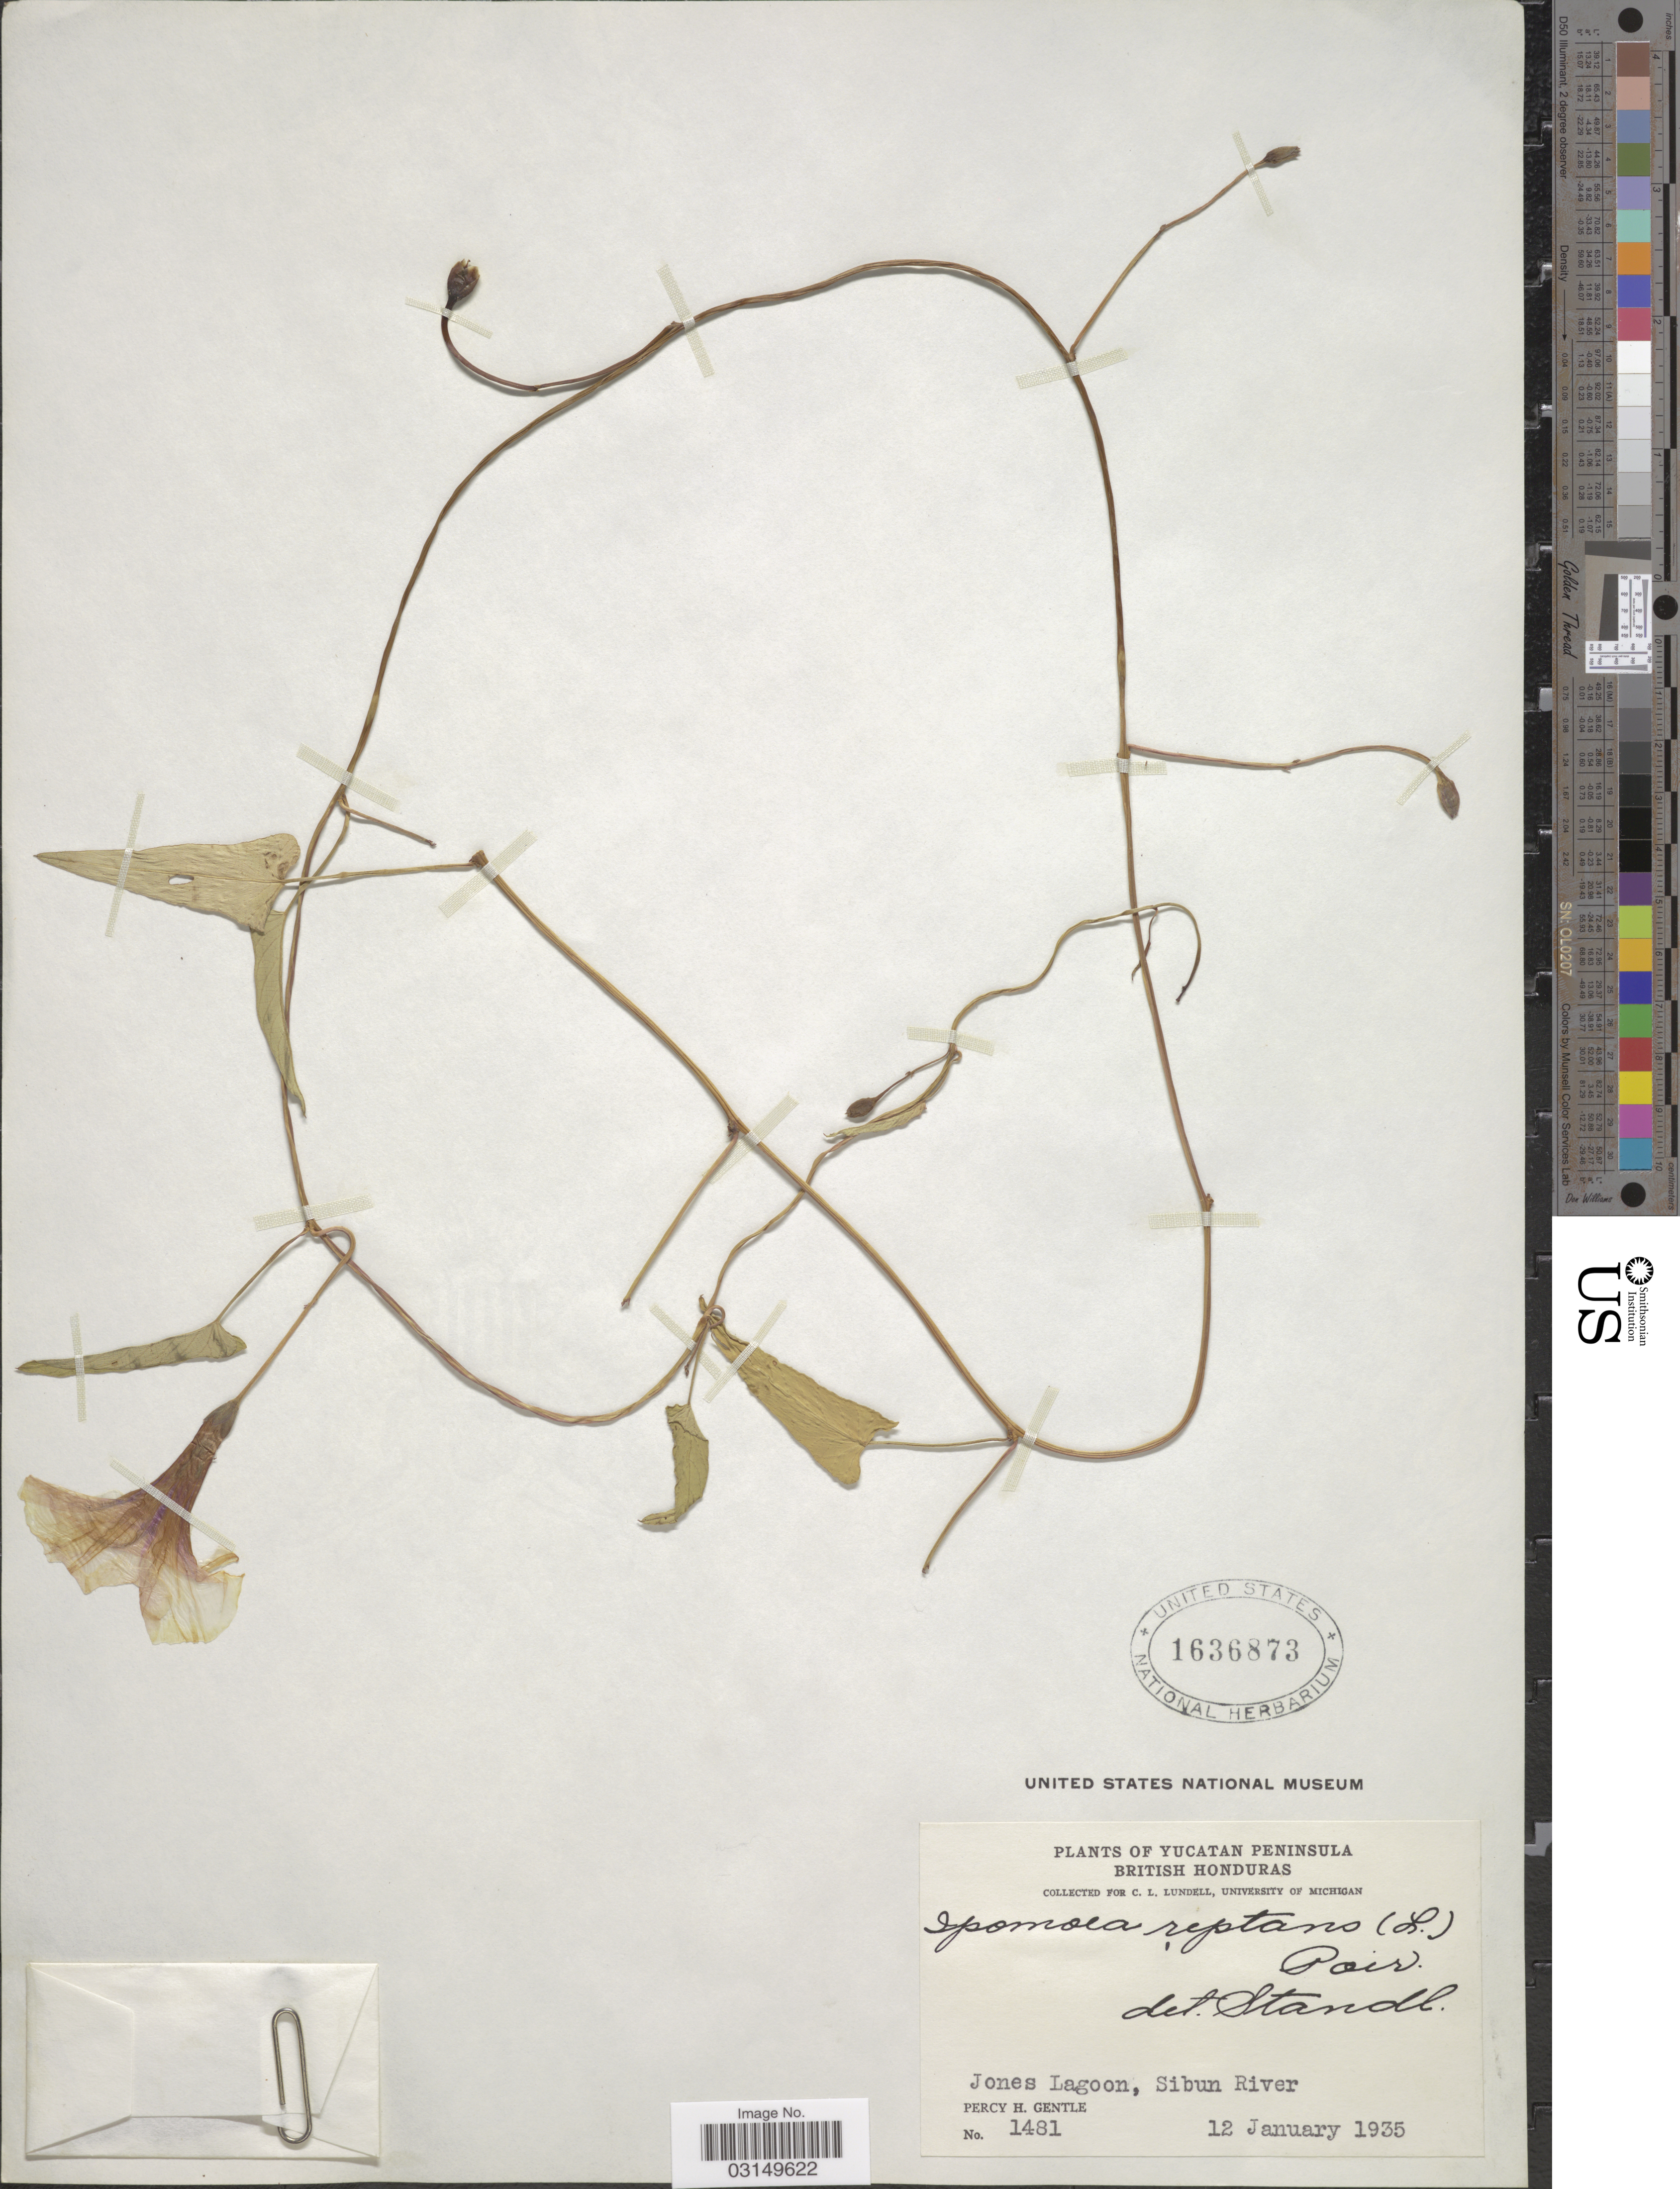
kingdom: Plantae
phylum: Tracheophyta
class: Magnoliopsida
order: Solanales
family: Convolvulaceae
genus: Ipomoea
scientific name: Ipomoea aquatica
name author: Forssk.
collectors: P. H. Gentle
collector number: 1481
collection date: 1935-01-12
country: Belize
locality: Yucatan Peninsula, British Honduras. Jones Lagoon, Sibun River.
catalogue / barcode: US 1636873